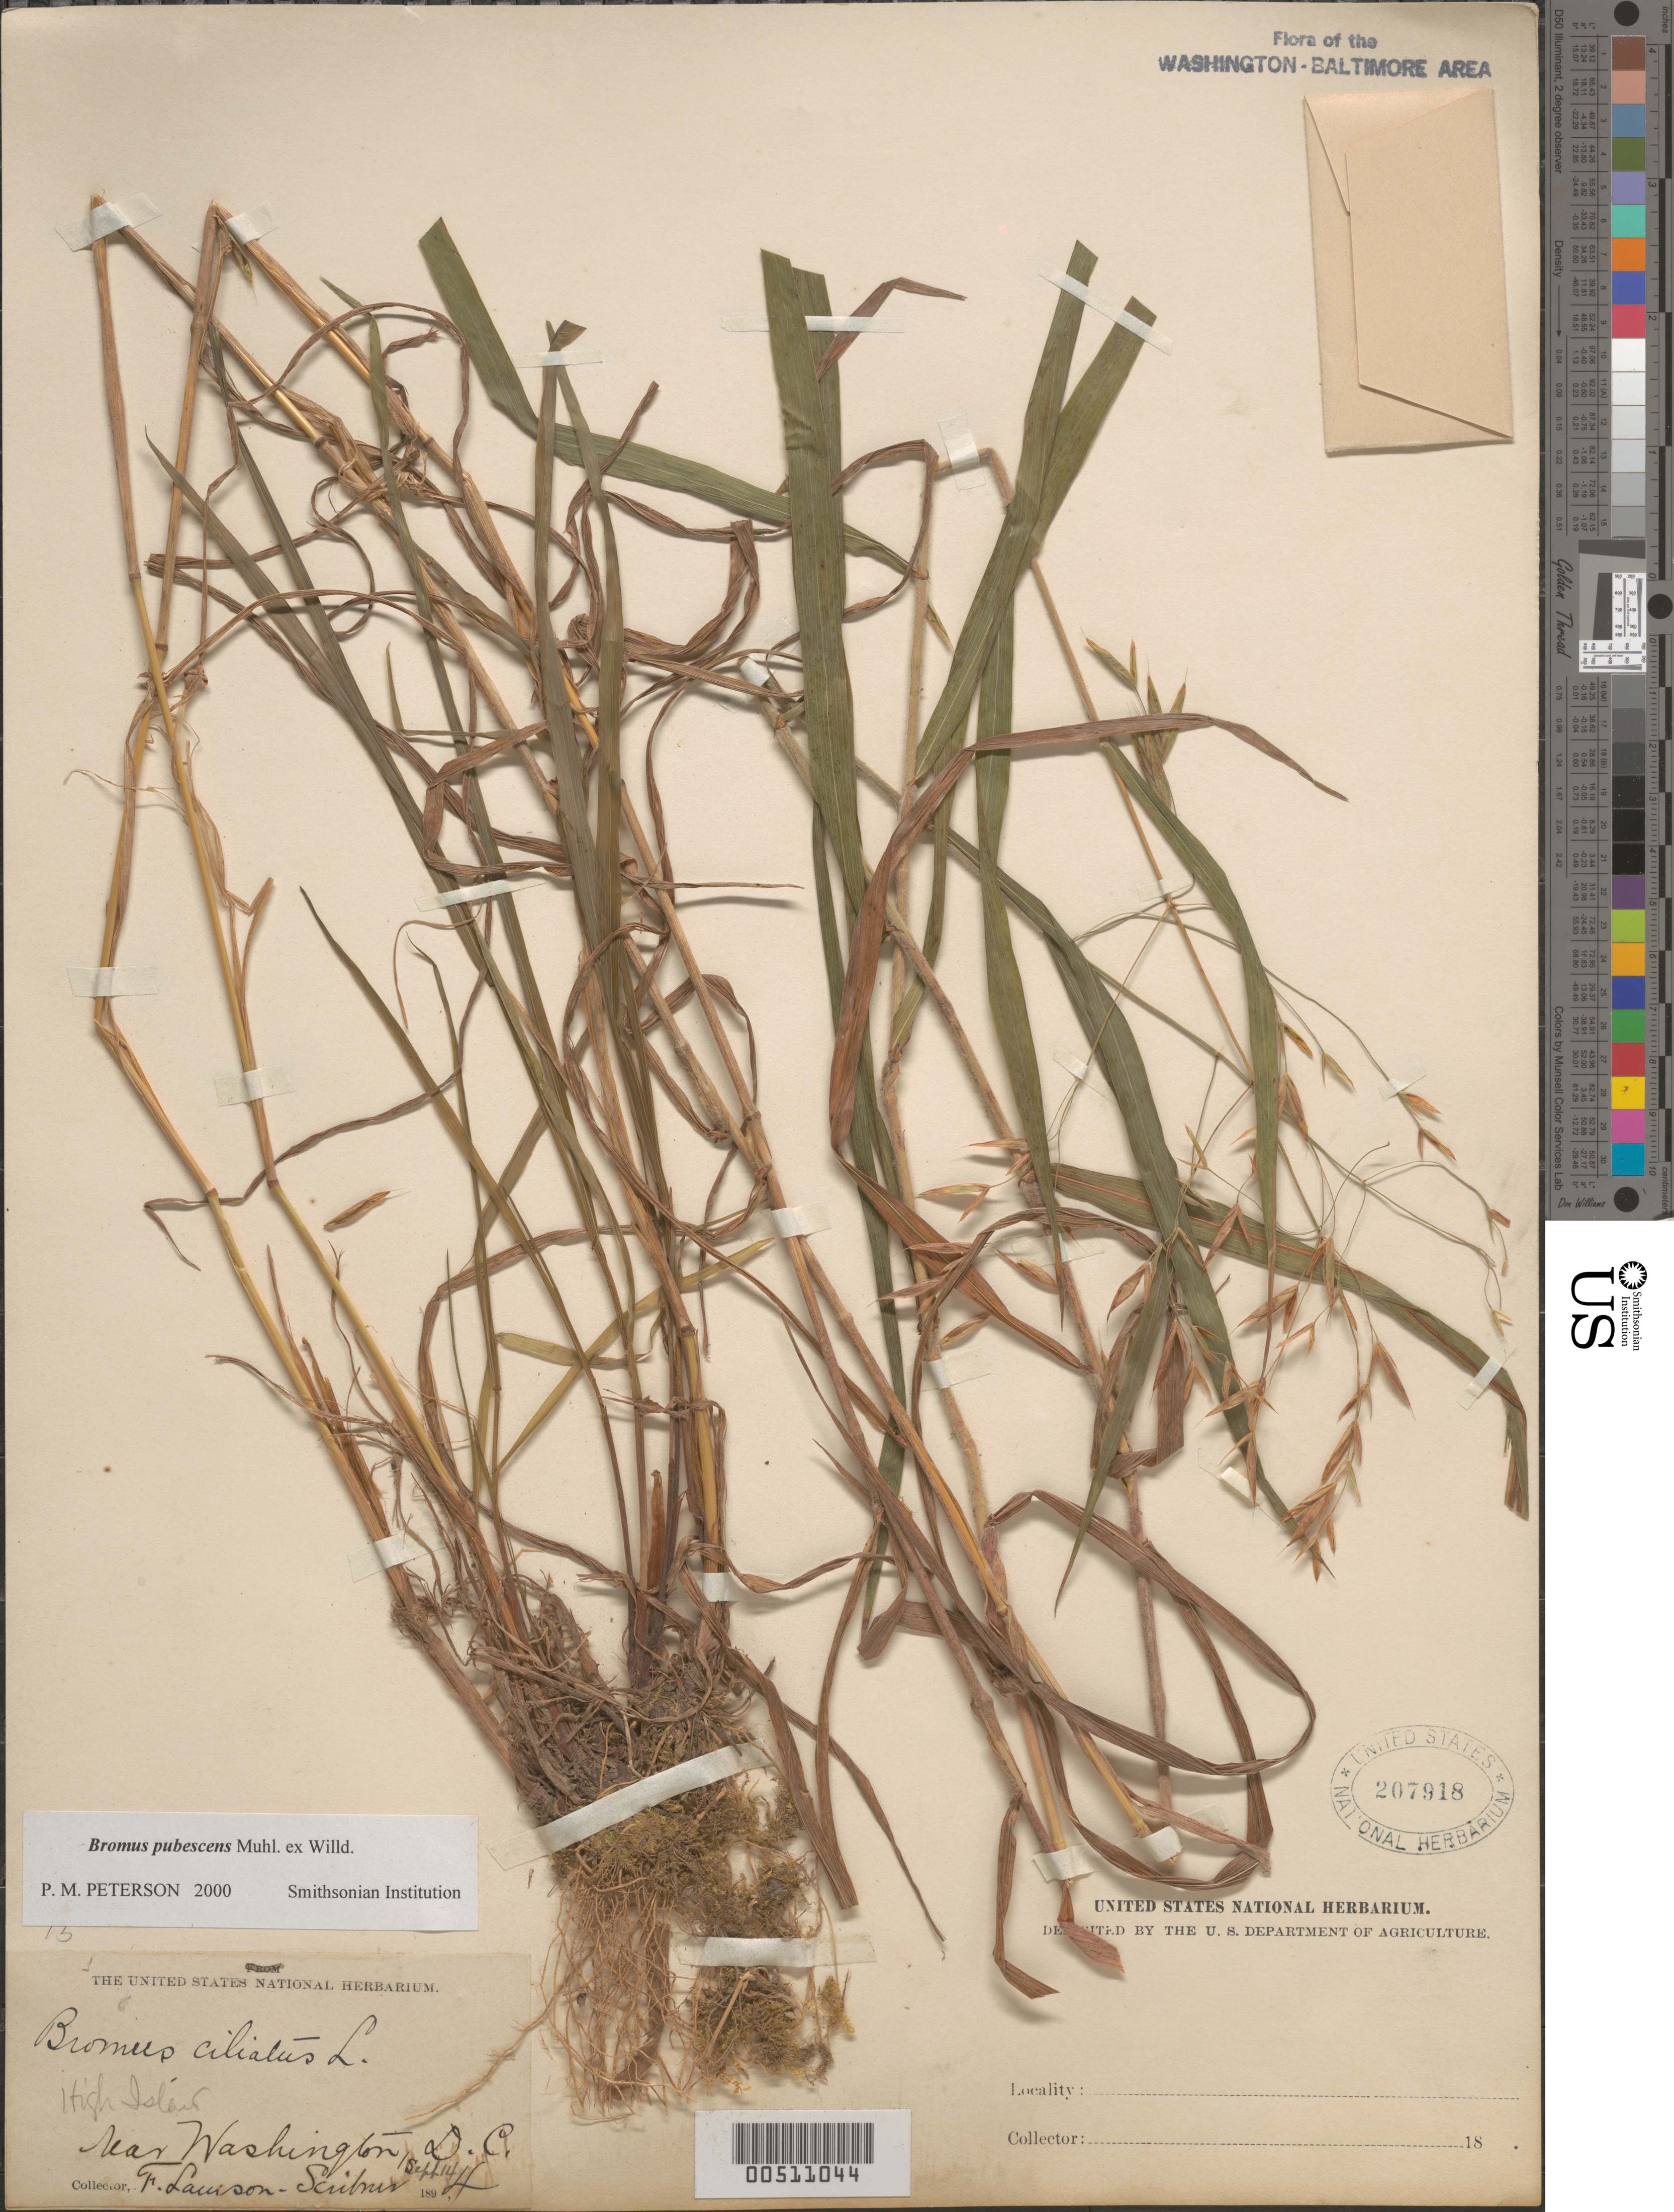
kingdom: Plantae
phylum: Tracheophyta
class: Liliopsida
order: Poales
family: Poaceae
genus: Bromus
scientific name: Bromus pubescens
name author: Muhl. ex Willd.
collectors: F. L. Scribner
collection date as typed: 14 Sep 1894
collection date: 1894-09-14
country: United States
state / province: Maryland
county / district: Montgomery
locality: Near Washington, High Island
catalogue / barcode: US 207918